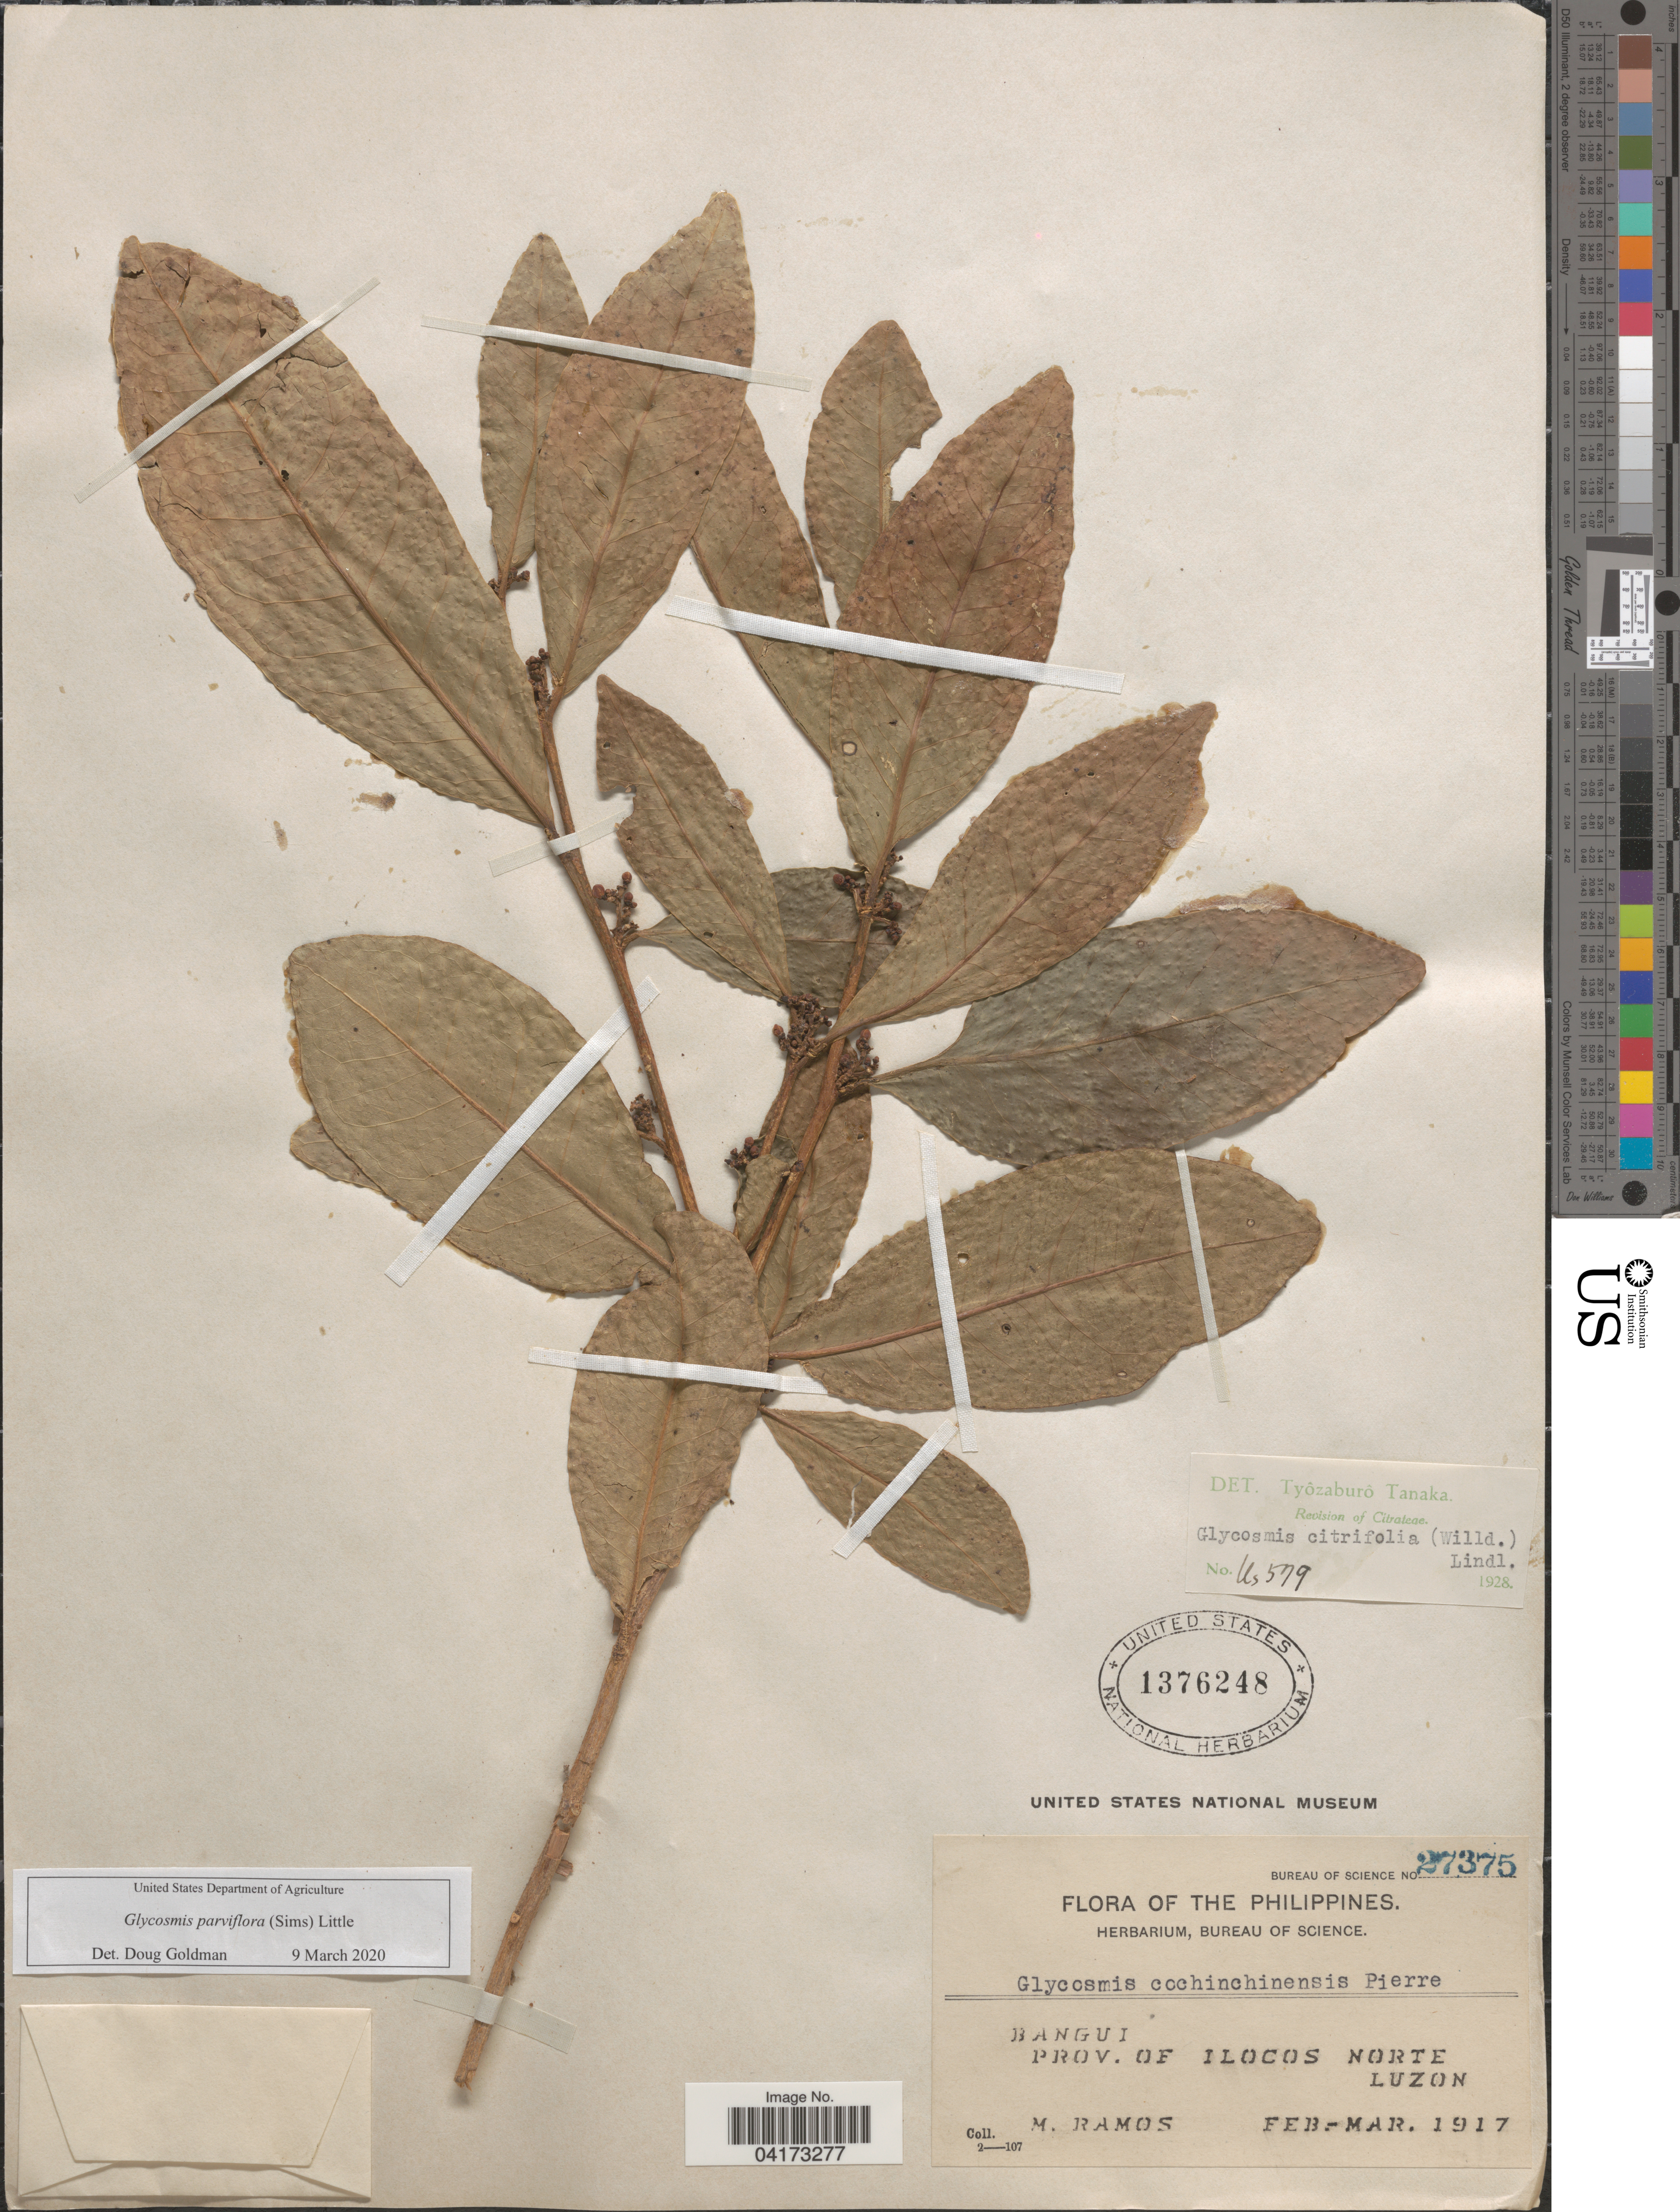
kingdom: Plantae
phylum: Tracheophyta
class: Magnoliopsida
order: Sapindales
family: Rutaceae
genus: Glycosmis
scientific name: Glycosmis parviflora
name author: (Sims) Little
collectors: M. Ramos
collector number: Bureau of Science 27375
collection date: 1917-02/1917-03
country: Philippines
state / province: Ilocos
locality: Bangui. Prov. of Ilocos Norte. Luzon.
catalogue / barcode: US 1376248